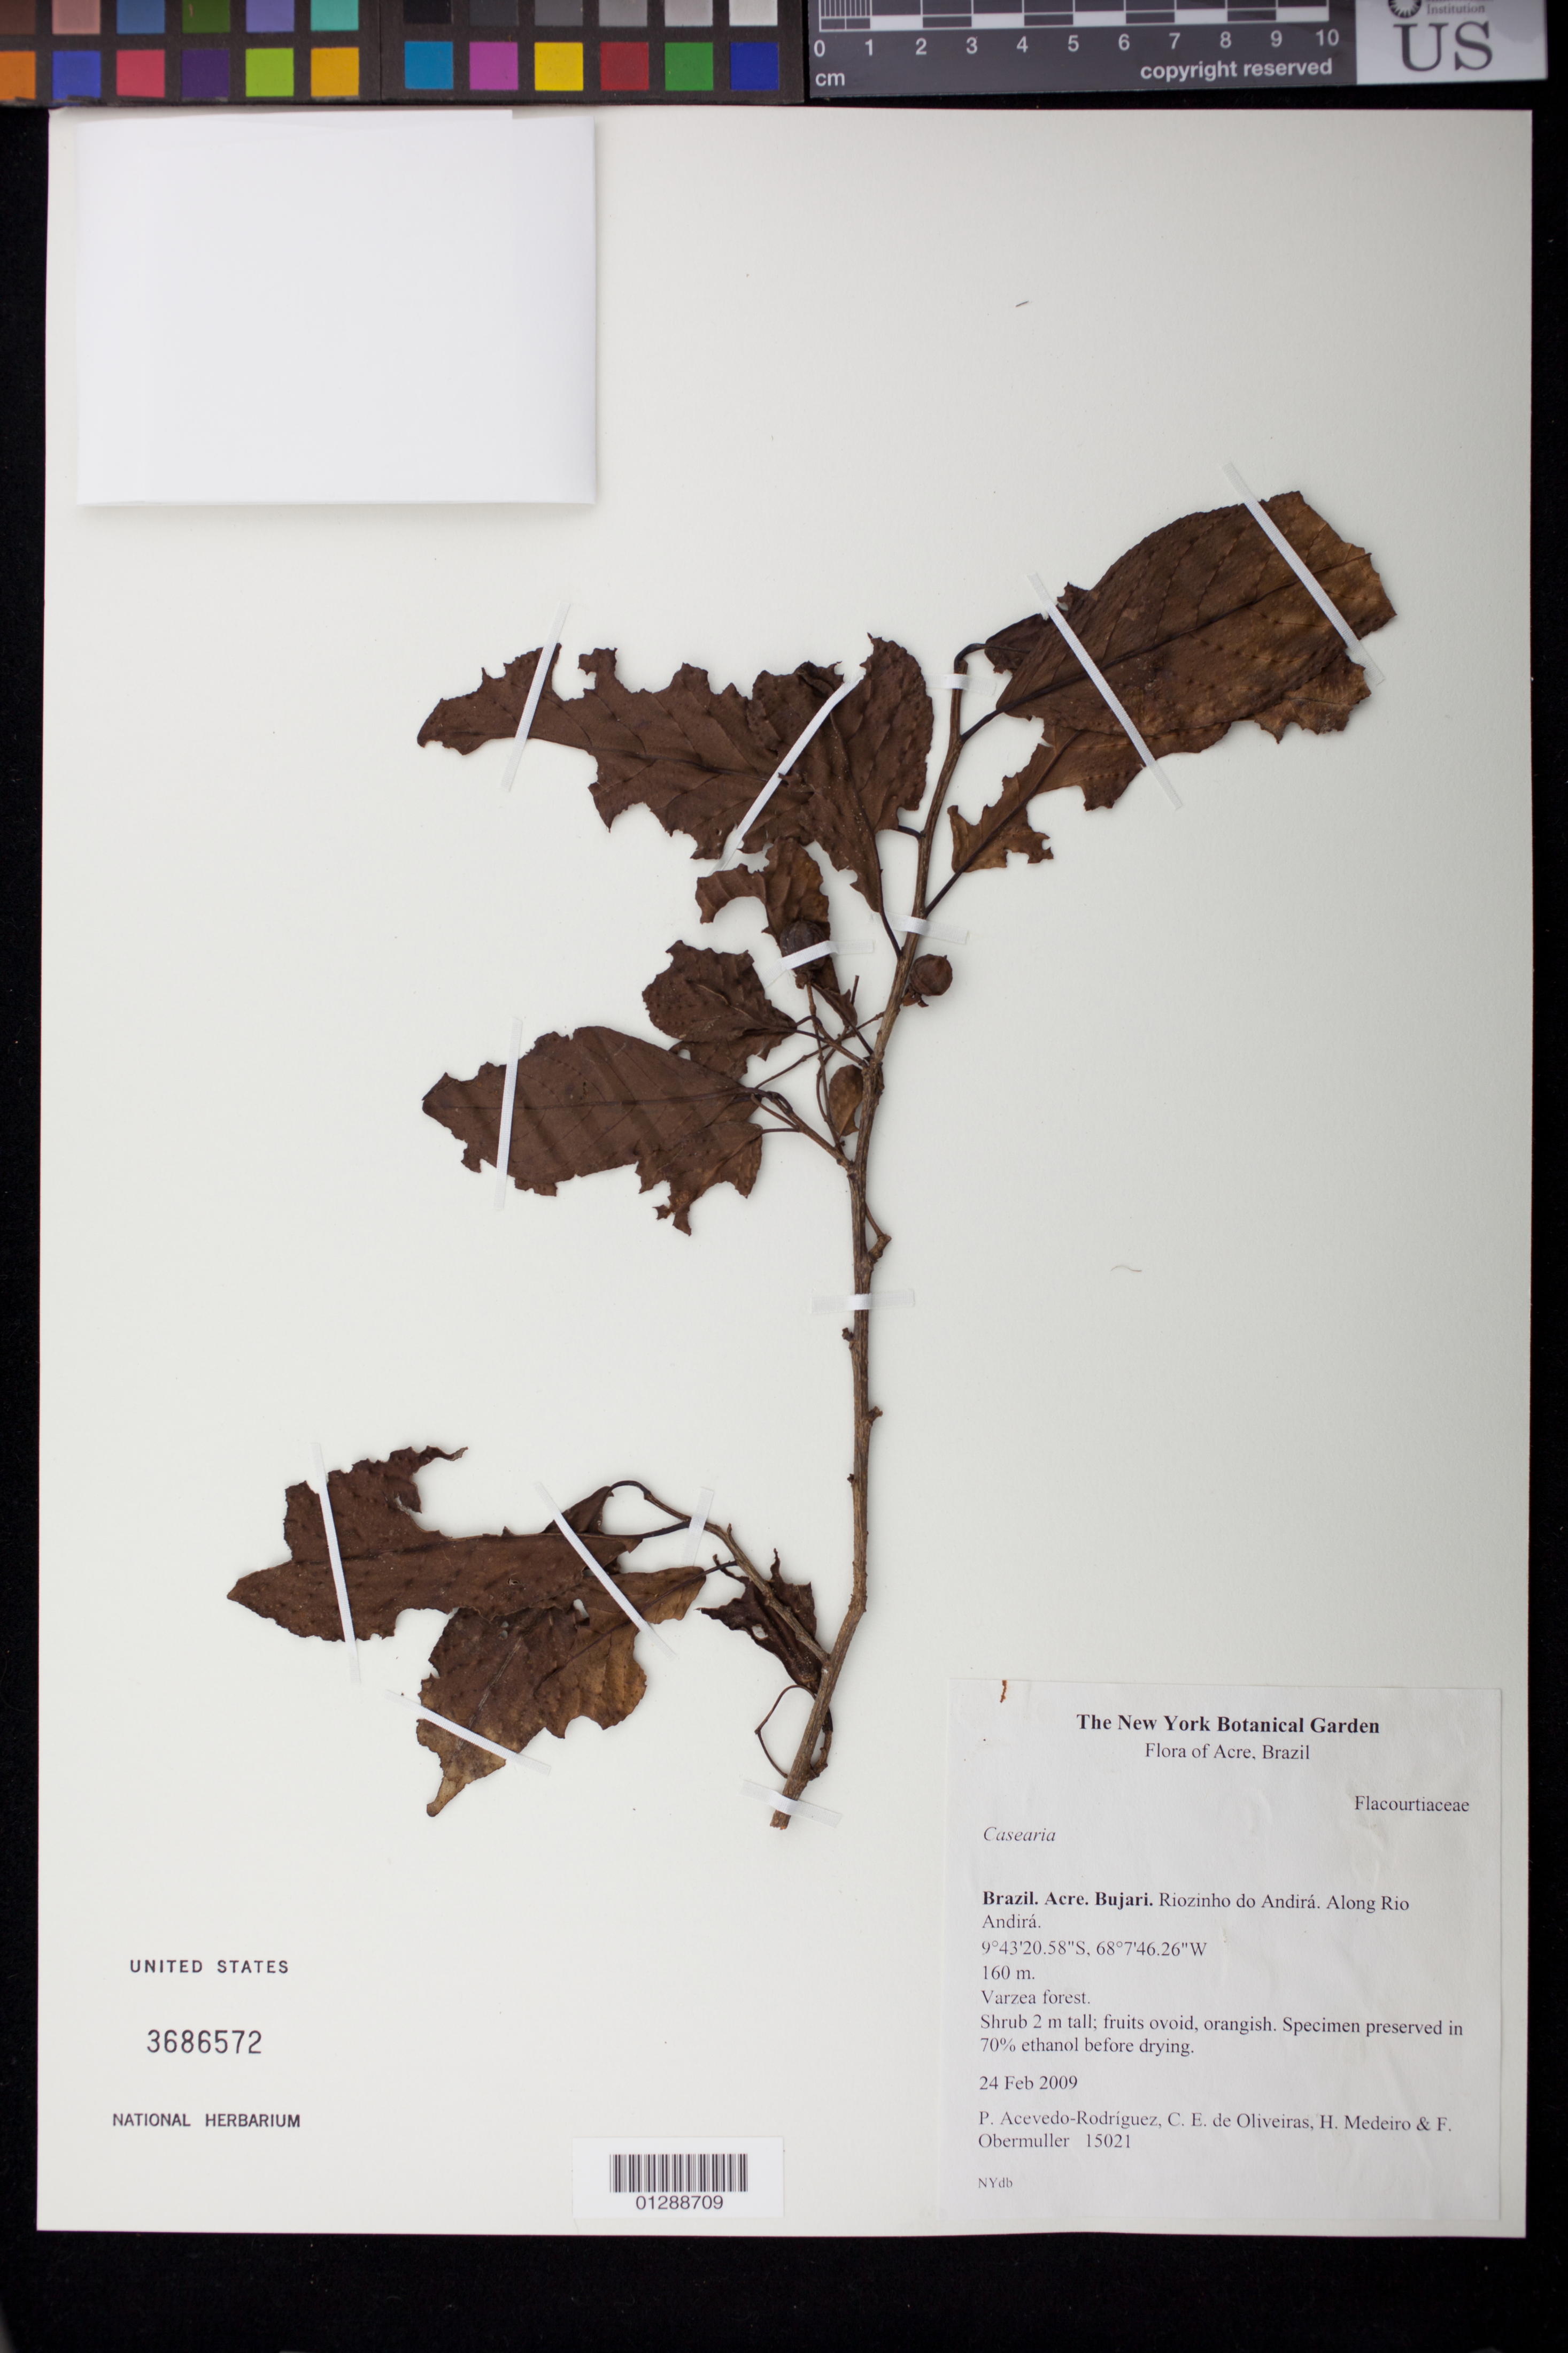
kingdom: Plantae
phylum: Tracheophyta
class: Magnoliopsida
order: Malpighiales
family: Salicaceae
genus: Casearia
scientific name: Casearia sp.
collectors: P. Acevedo-Rodr., C. E. de Oliveiras, H. Medeiro & F. A. Obermuller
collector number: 15021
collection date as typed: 24 Feb 2009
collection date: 2009-02-24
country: Brazil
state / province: Acre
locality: Acre; Muncipio Bujarí, Riocinho Anjira. Along Rio Anjira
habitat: Varzea forest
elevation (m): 160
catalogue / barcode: US 3686572